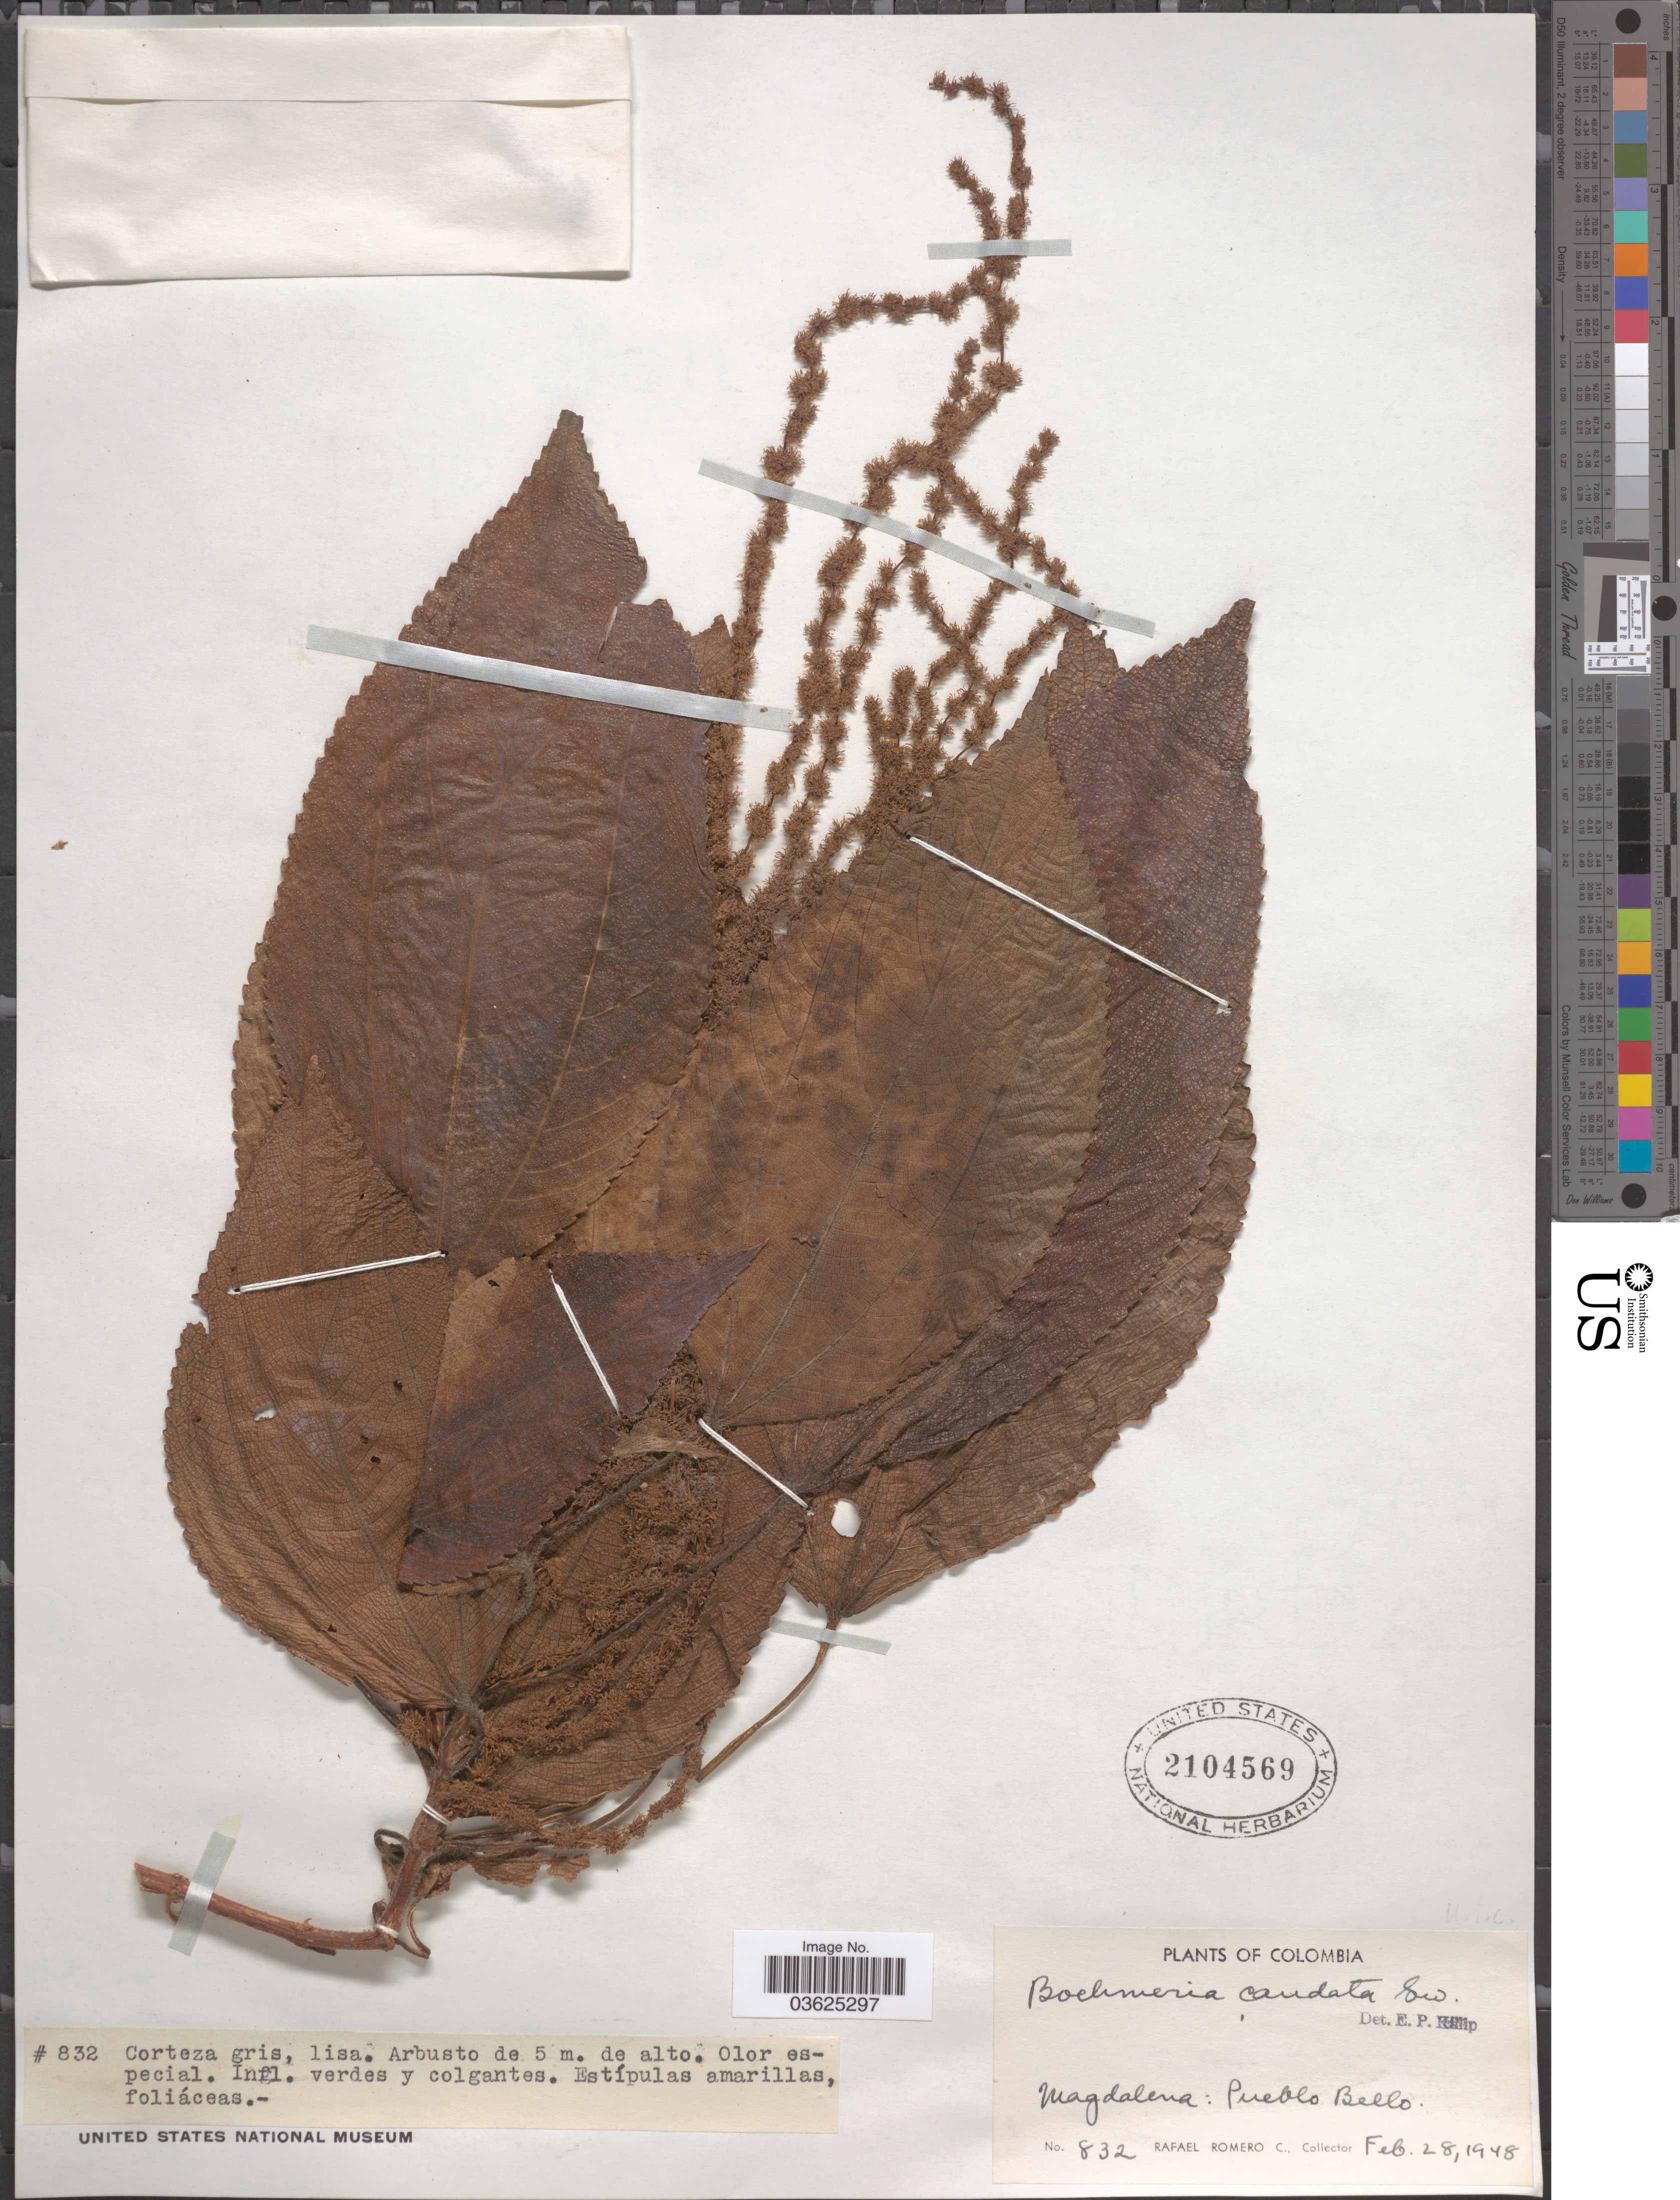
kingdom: Plantae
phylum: Tracheophyta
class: Magnoliopsida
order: Rosales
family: Urticaceae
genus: Boehmeria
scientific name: Boehmeria caudata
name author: Sw.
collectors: R. Romero Castañeda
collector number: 832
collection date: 1948-02-28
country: Colombia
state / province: Magdalena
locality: Pueblo Bello.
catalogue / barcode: US 2104569